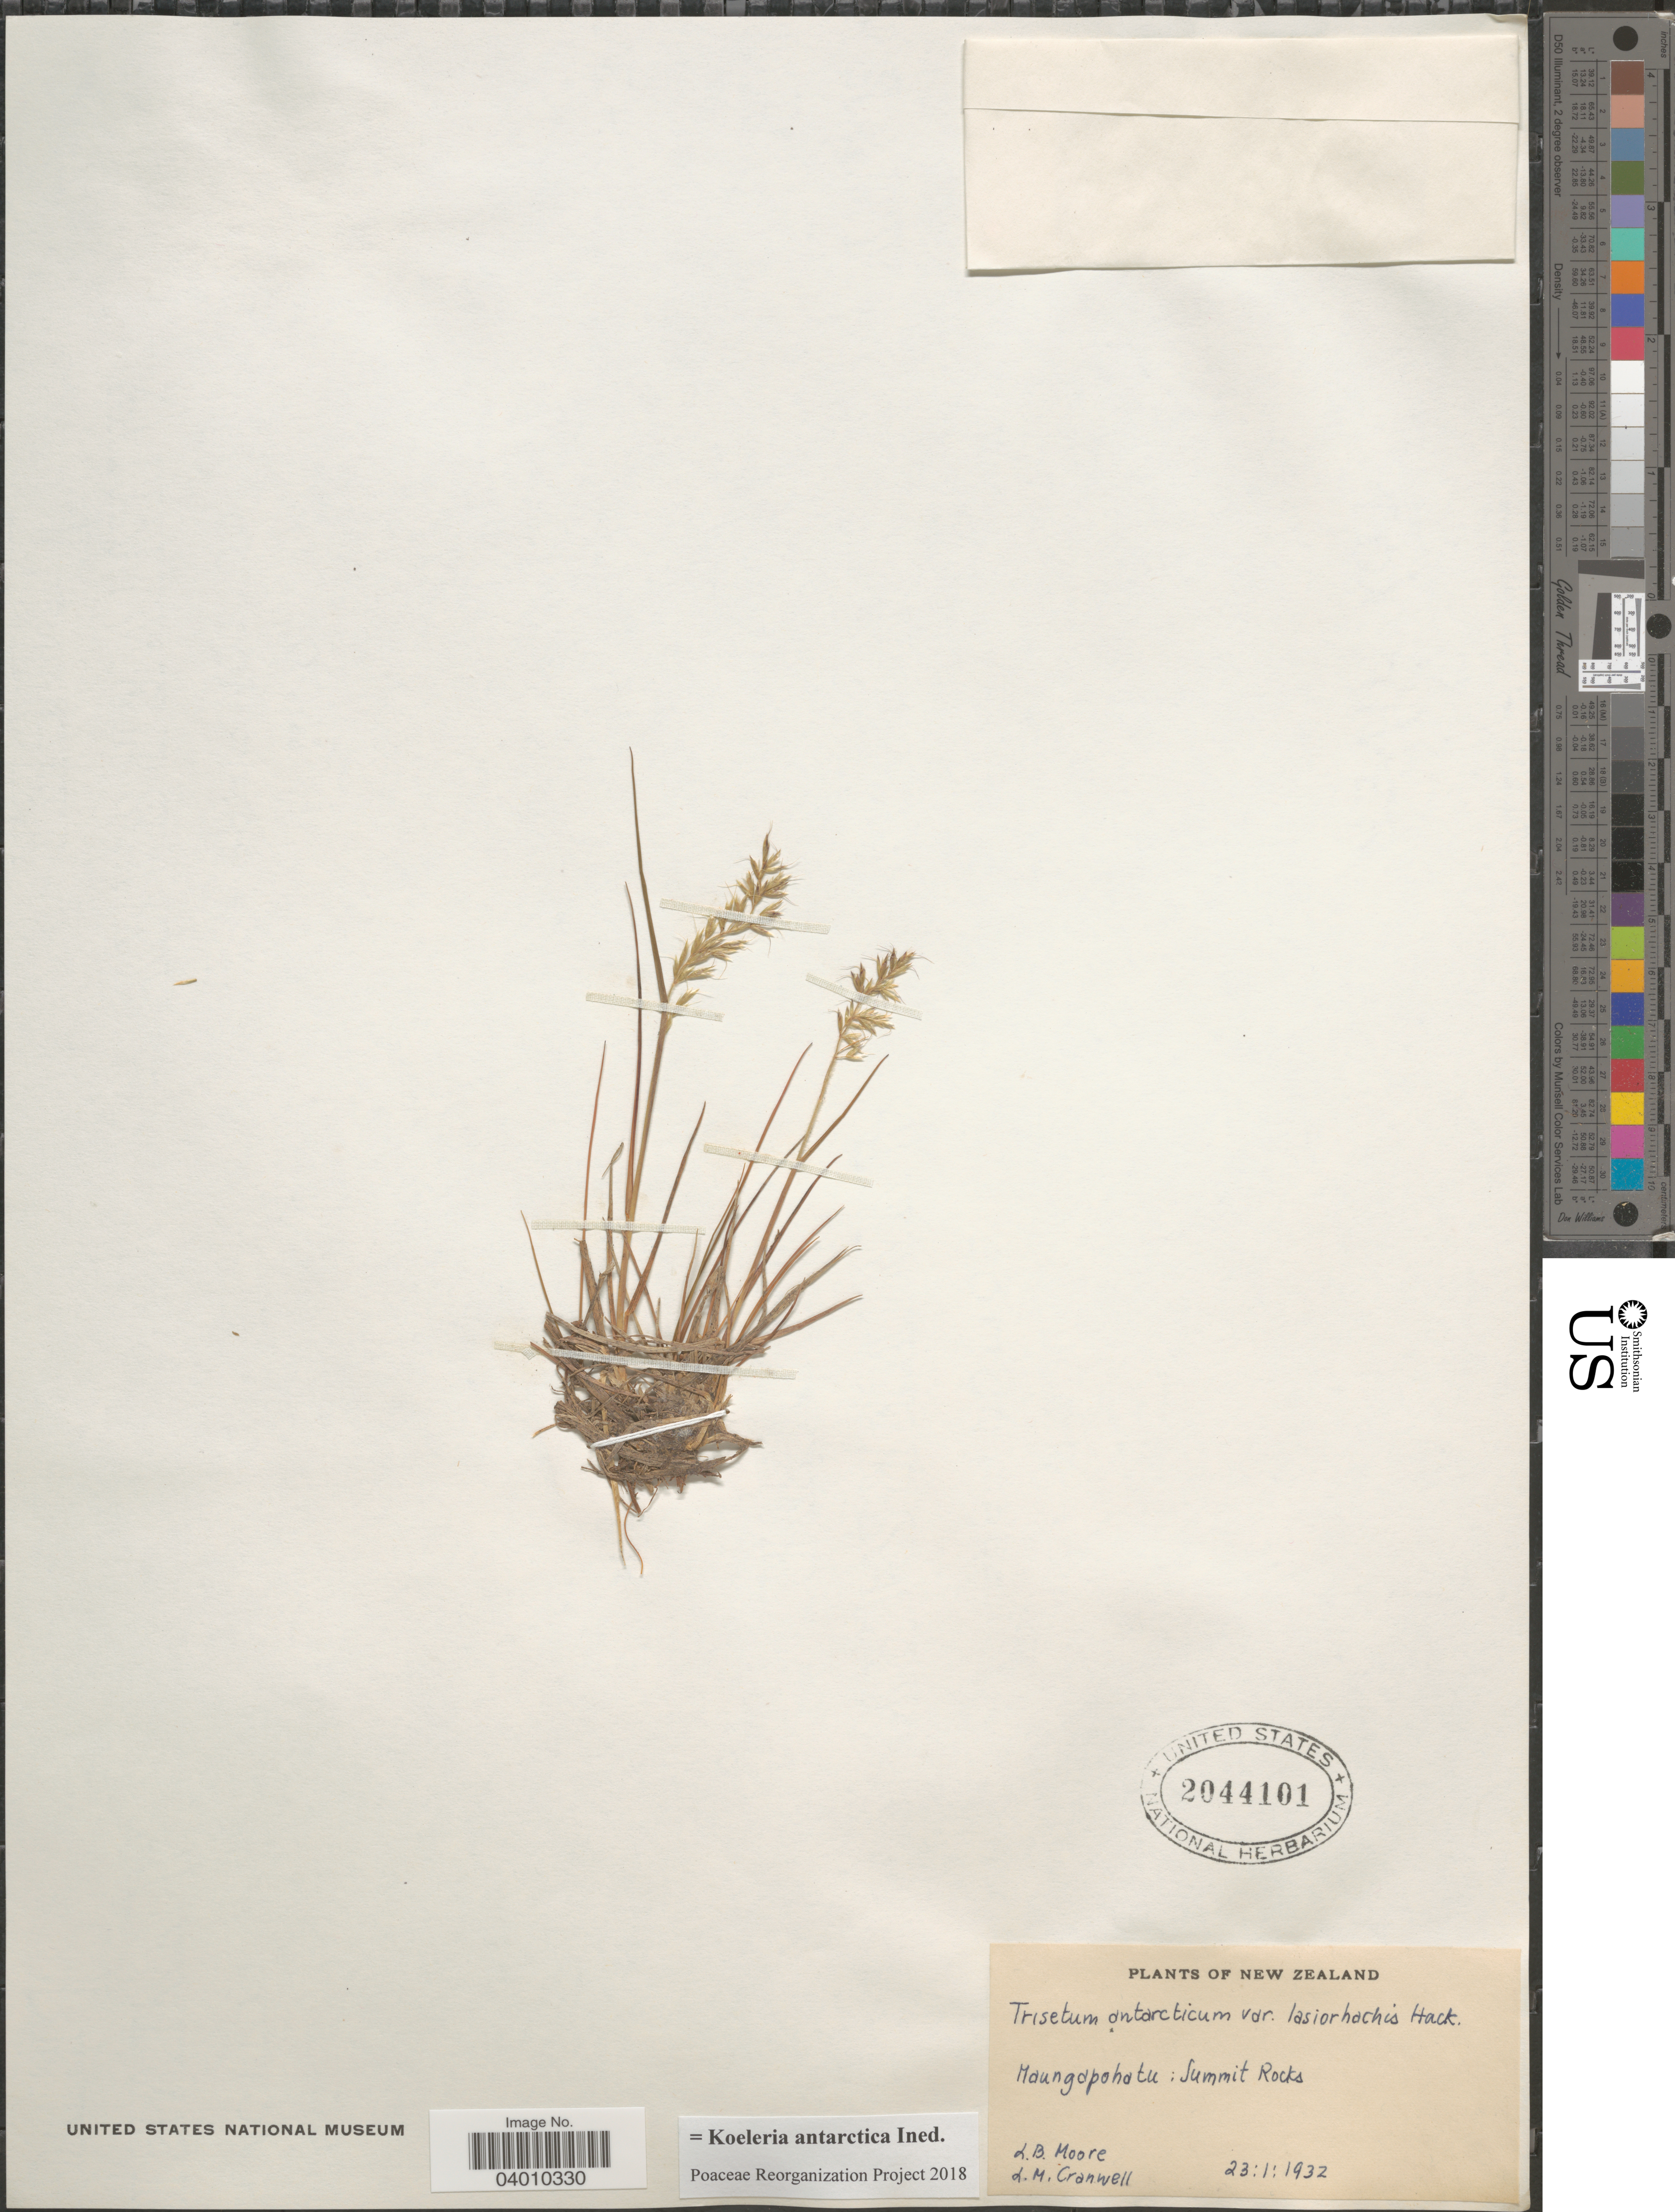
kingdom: Plantae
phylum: Tracheophyta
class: Liliopsida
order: Poales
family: Poaceae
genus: Koeleria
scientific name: Koeleria antarctica ined.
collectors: L. Moore & L. Cranwell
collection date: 1932-01-23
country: New Zealand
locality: Maungapohatu: Summit Rocks.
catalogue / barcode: US 2044101